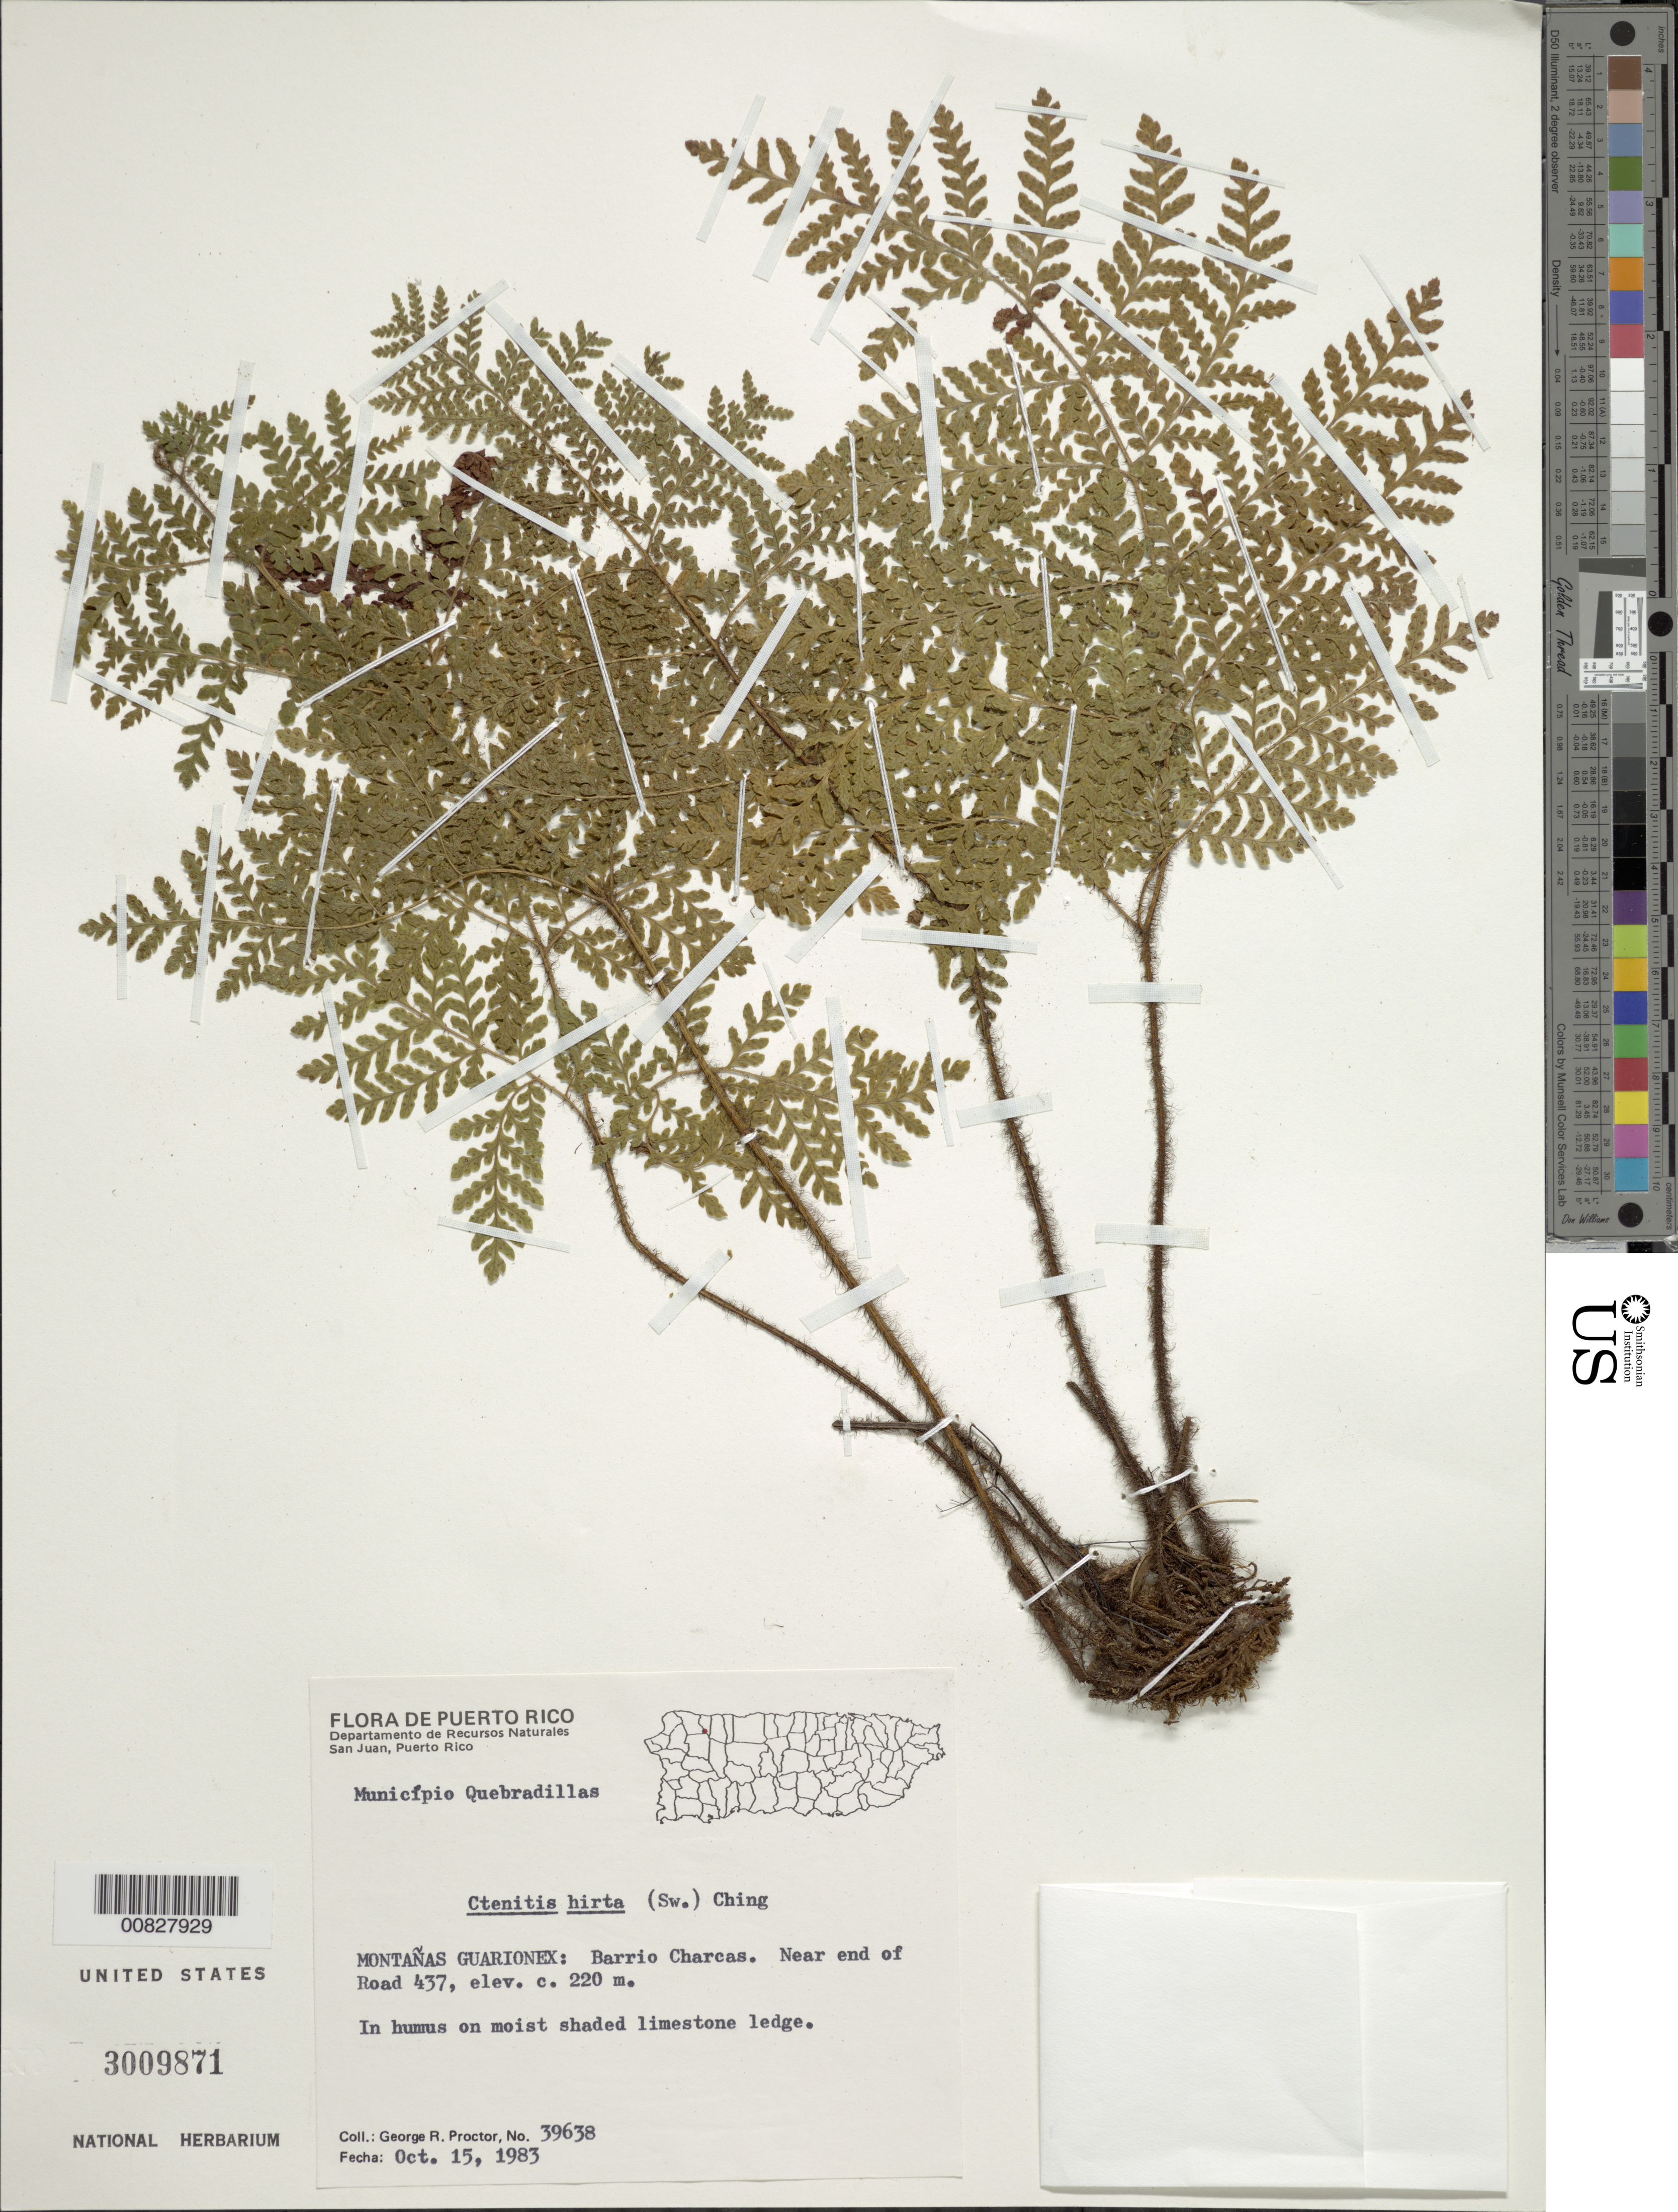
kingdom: Plantae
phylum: Tracheophyta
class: Polypodiopsida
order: Polypodiales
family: Dryopteridaceae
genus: Ctenitis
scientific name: Ctenitis hirta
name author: (Sw.) Ching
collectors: G. R. Proctor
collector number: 39638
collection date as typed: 15 Oct 1983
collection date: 1983-10-15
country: Puerto Rico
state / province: Quebradillas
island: Puerto Rico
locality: Montañas Guarionex, Barrio Charcas, near end of Road 437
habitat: In humus on moist shaded limestone ledge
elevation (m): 220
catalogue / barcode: US 3009871